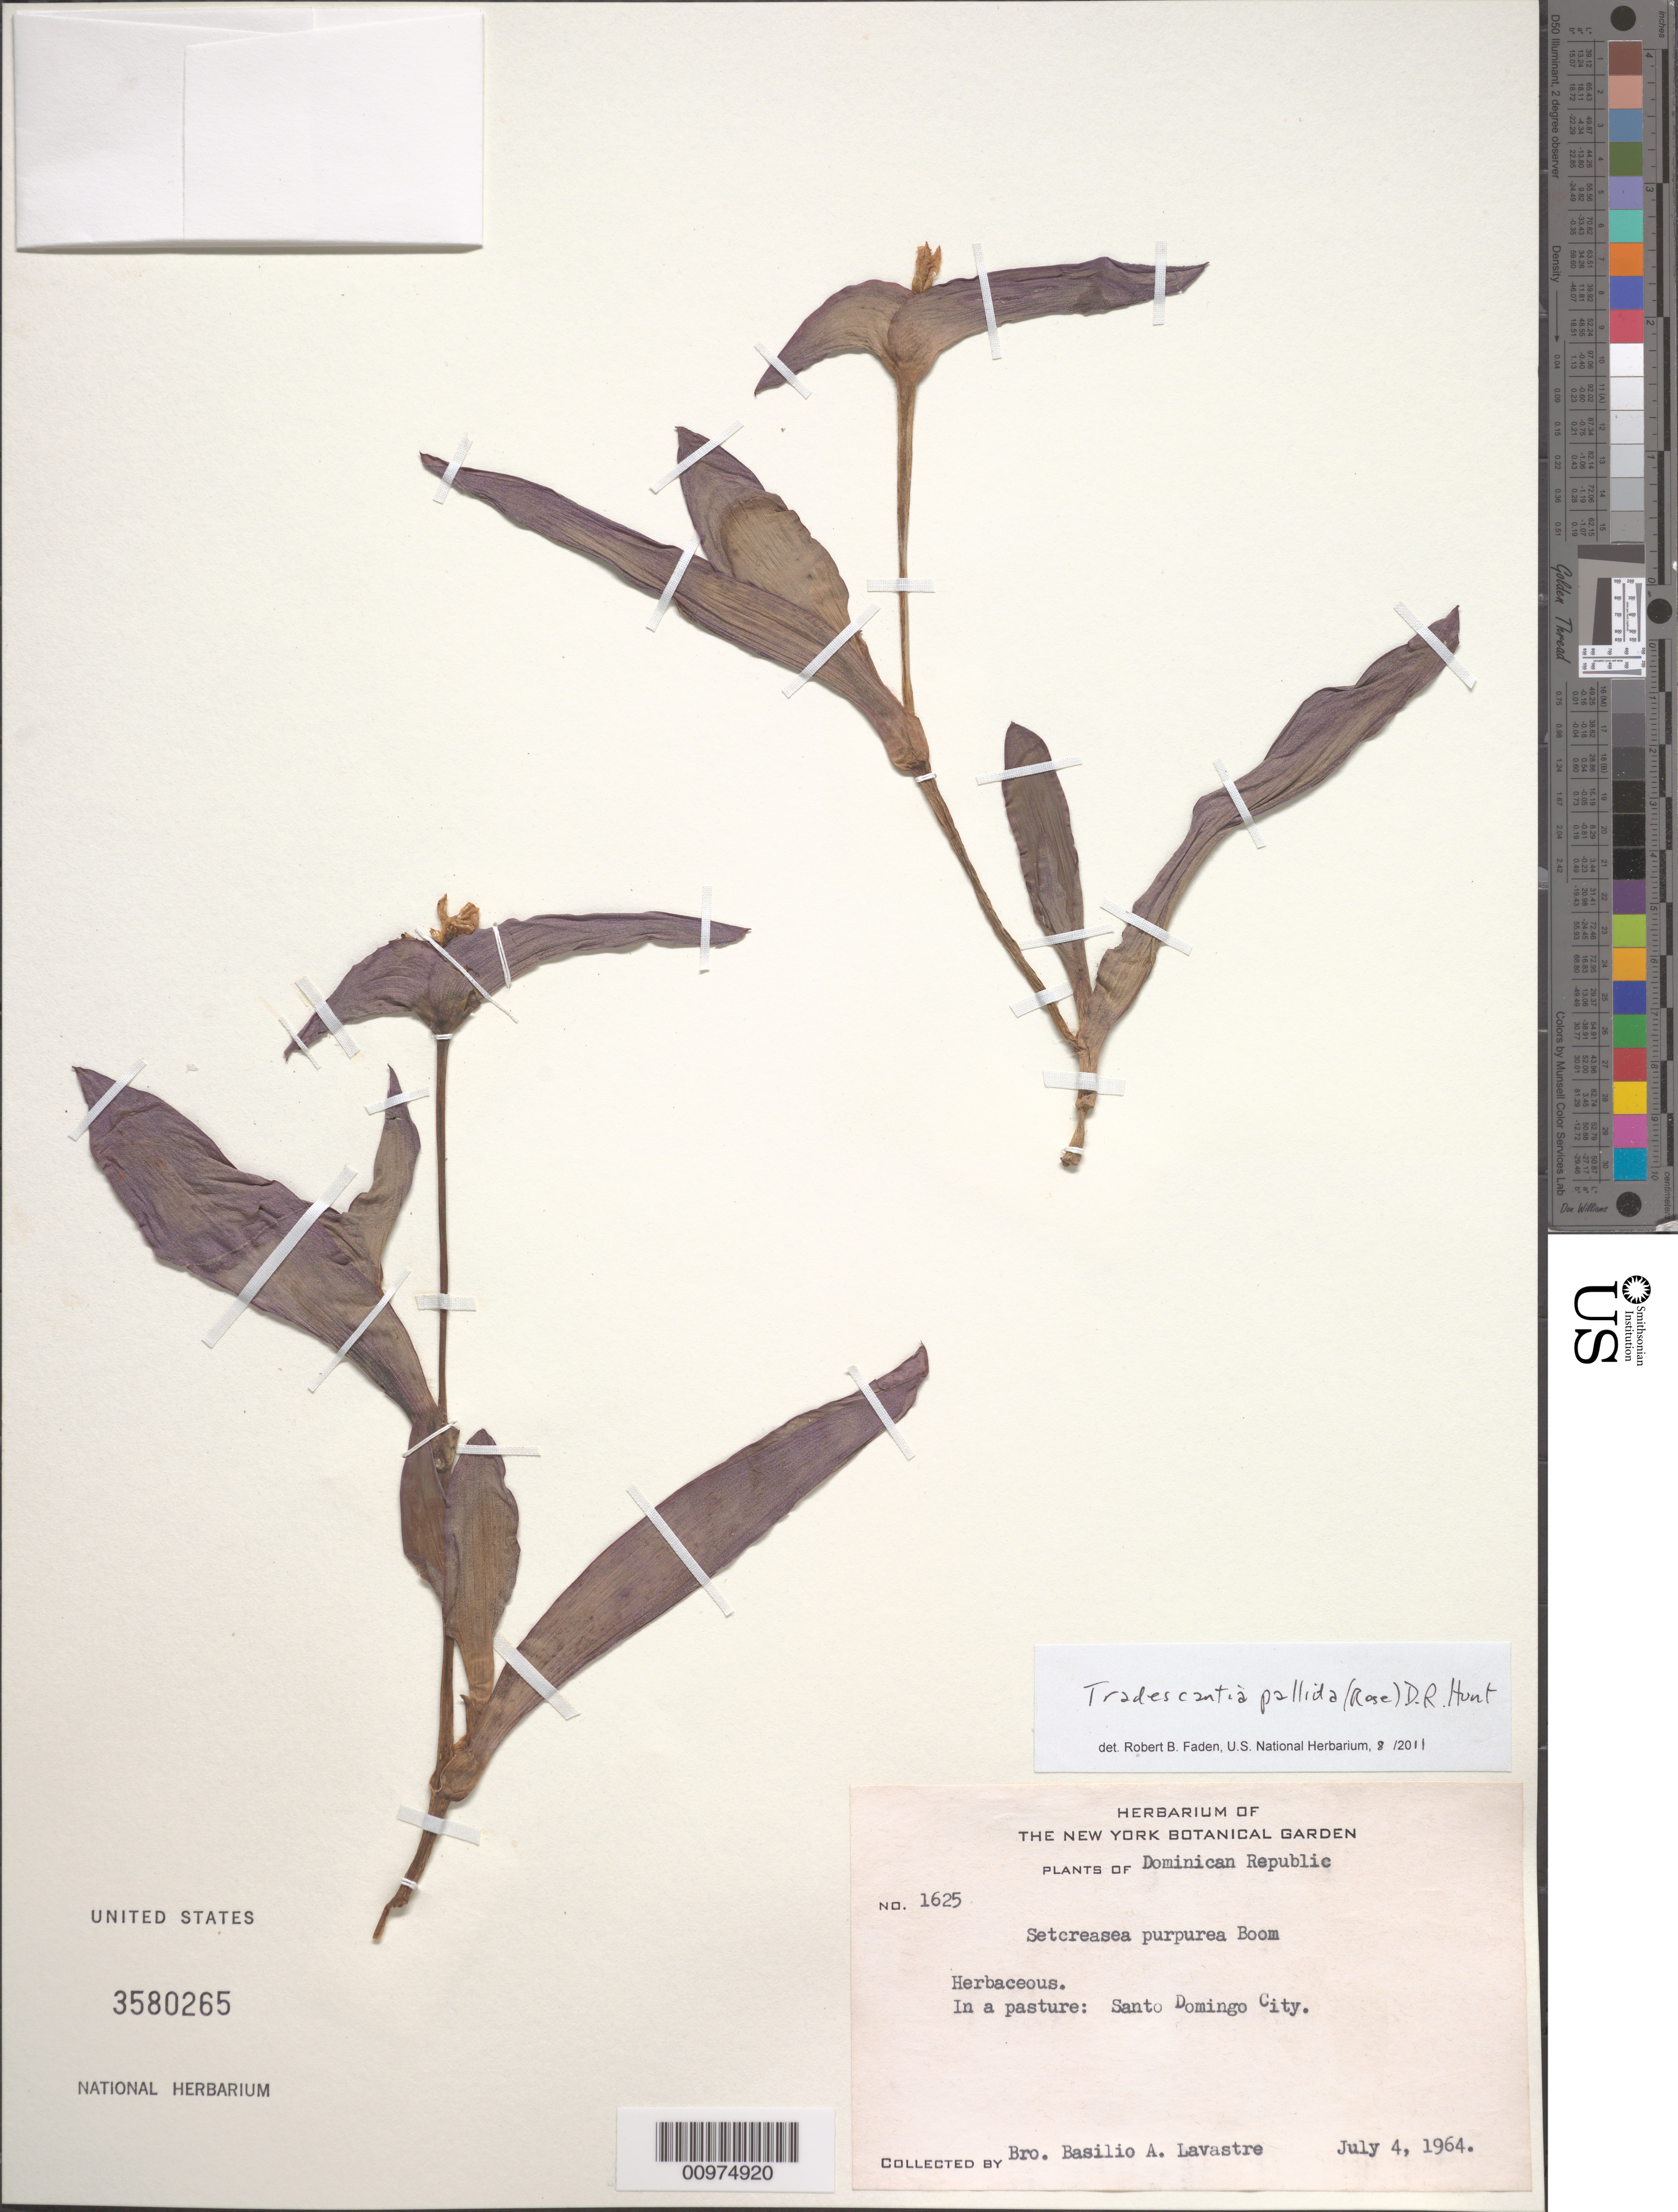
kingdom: Plantae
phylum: Tracheophyta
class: Liliopsida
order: Commelinales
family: Commelinaceae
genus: Tradescantia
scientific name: Tradescantia pallida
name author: (Rose) D.R. Hunt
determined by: Faden, Robert B., (US), Smithsonian Institution - National Museum of Natural History (UNITED STATES)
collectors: B. Lavastre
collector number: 1625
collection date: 1964-07-04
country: Dominican Republic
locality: Santo Domingo City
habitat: In a pasture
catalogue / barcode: US 3580265